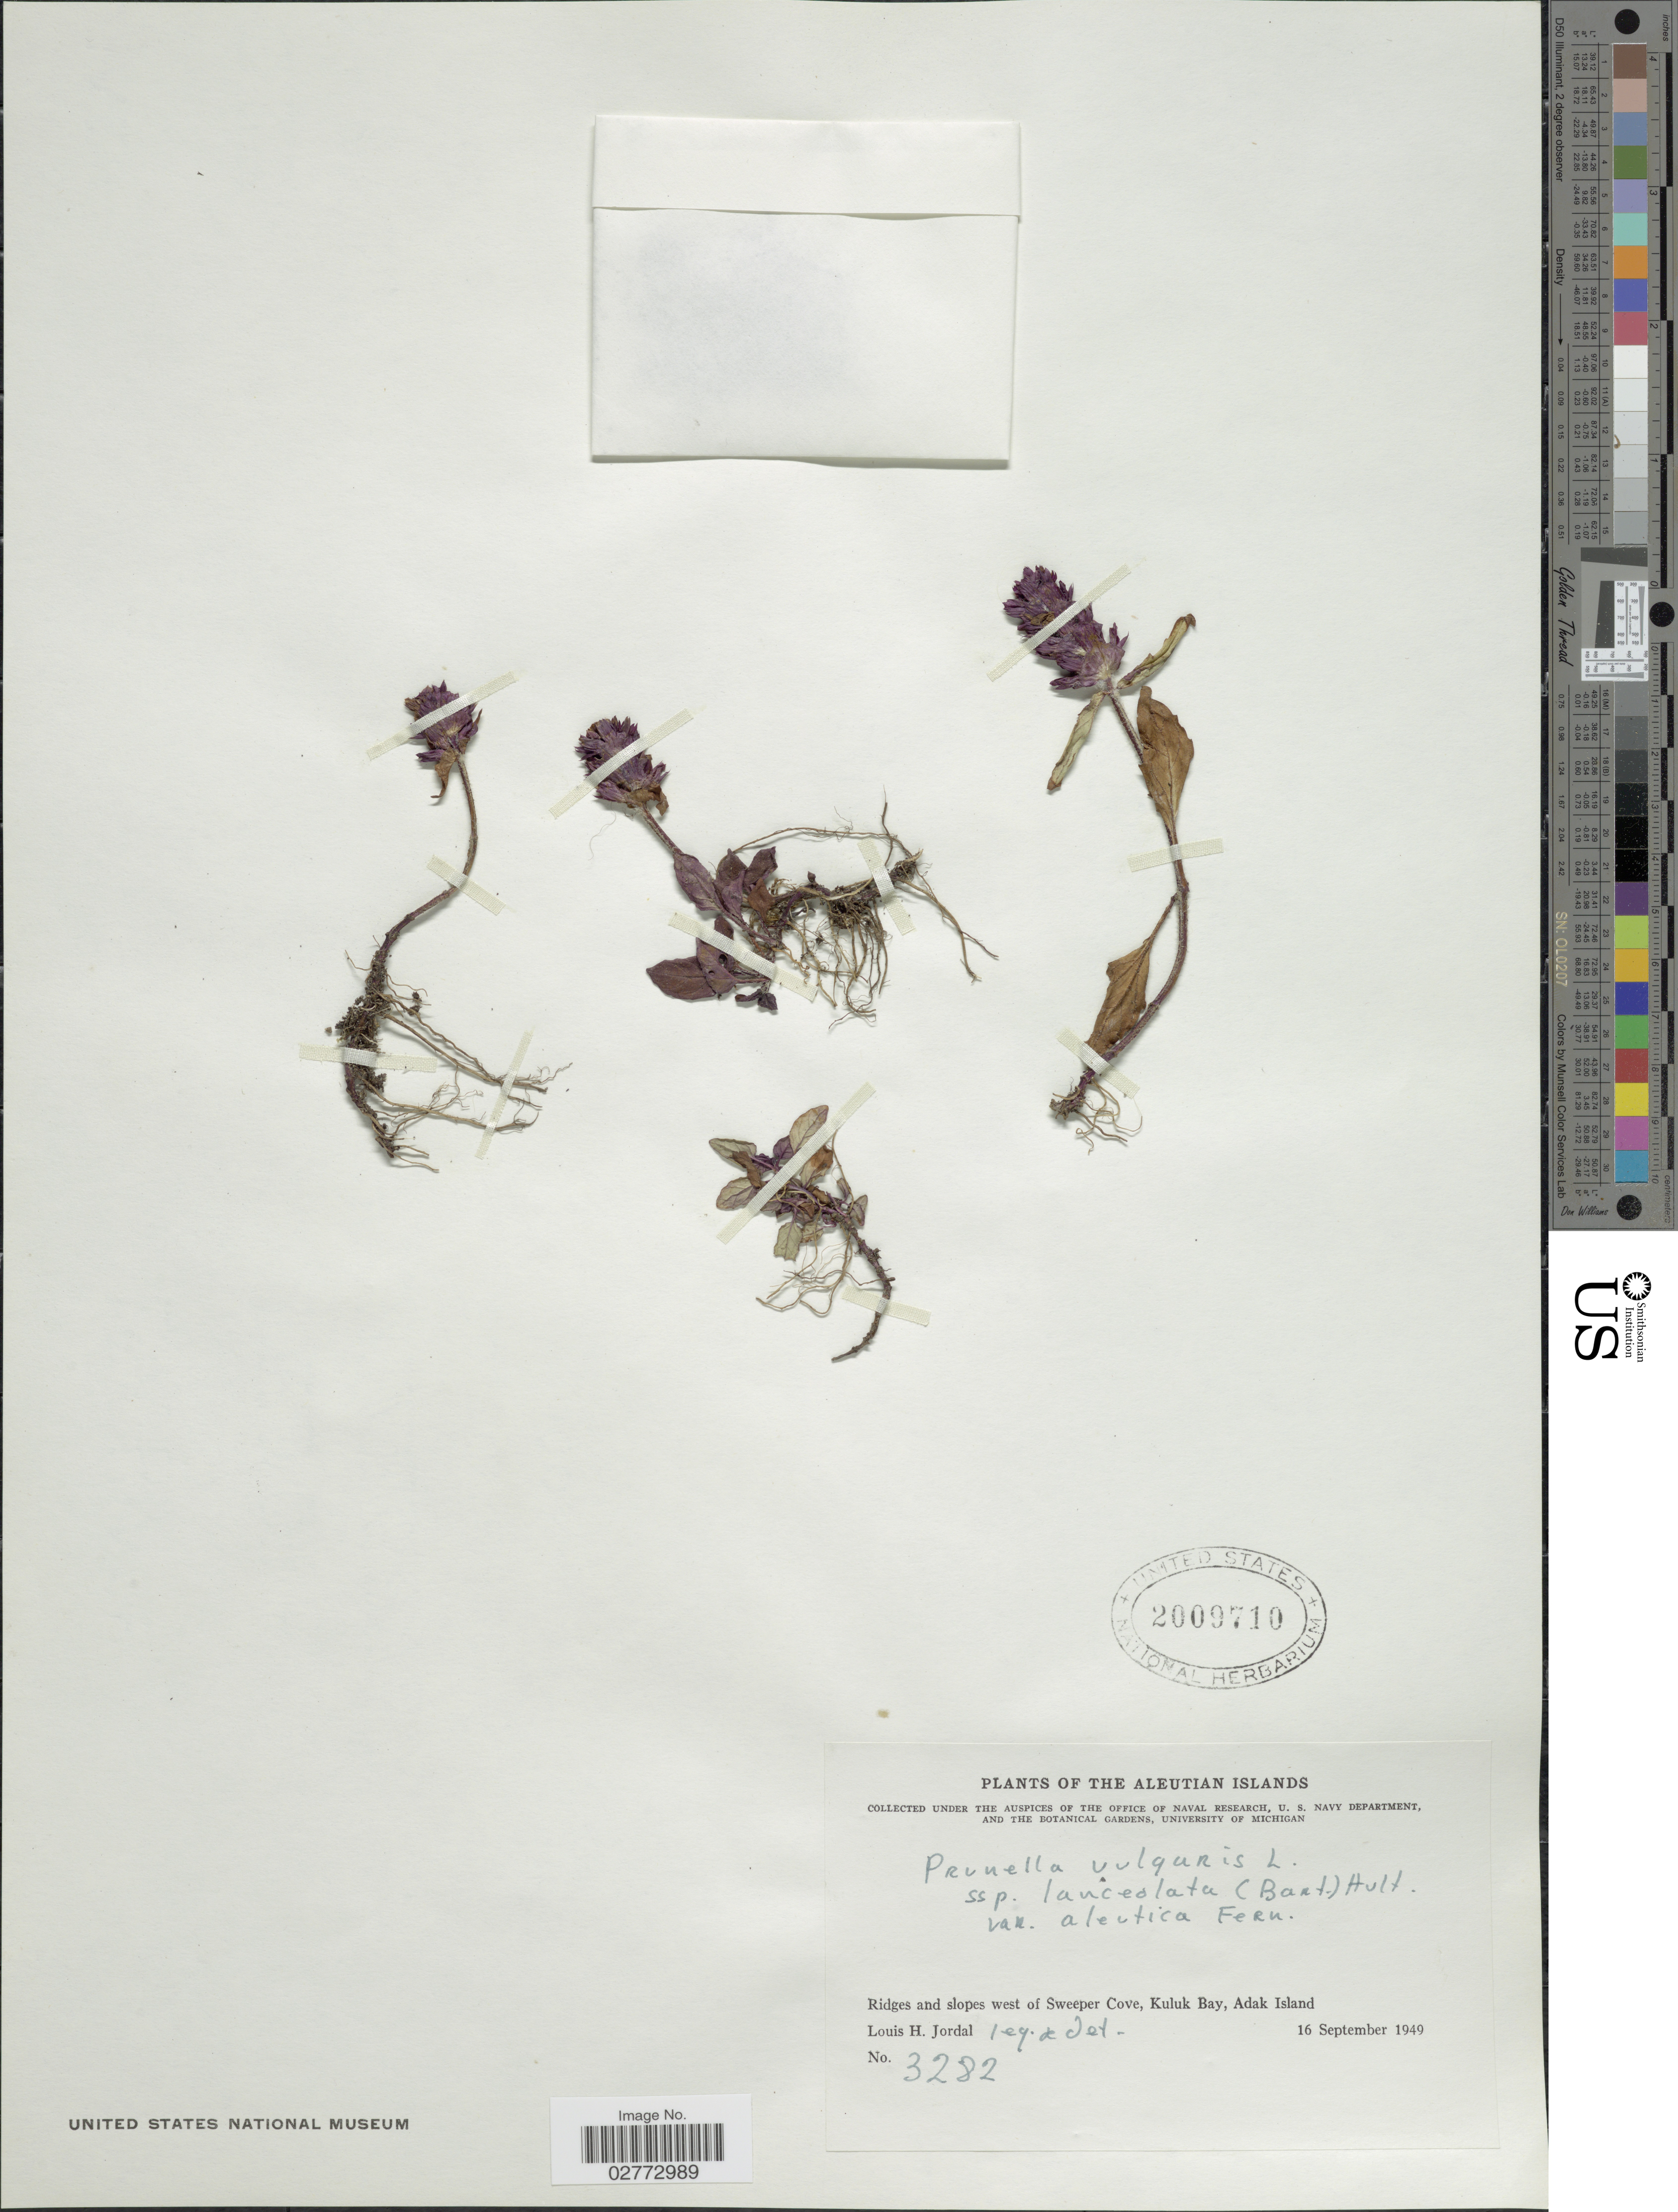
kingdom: Plantae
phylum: Tracheophyta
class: Magnoliopsida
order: Lamiales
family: Lamiaceae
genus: Prunella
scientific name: Prunella vulgaris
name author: L.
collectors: L. Jordal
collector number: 3282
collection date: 1949-09-16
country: United States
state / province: Alaska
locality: Aleutian Islands. Ridges and slopes west of Sweeper Cove, Kuluk Bay, Adak Island.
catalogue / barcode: US 2009710